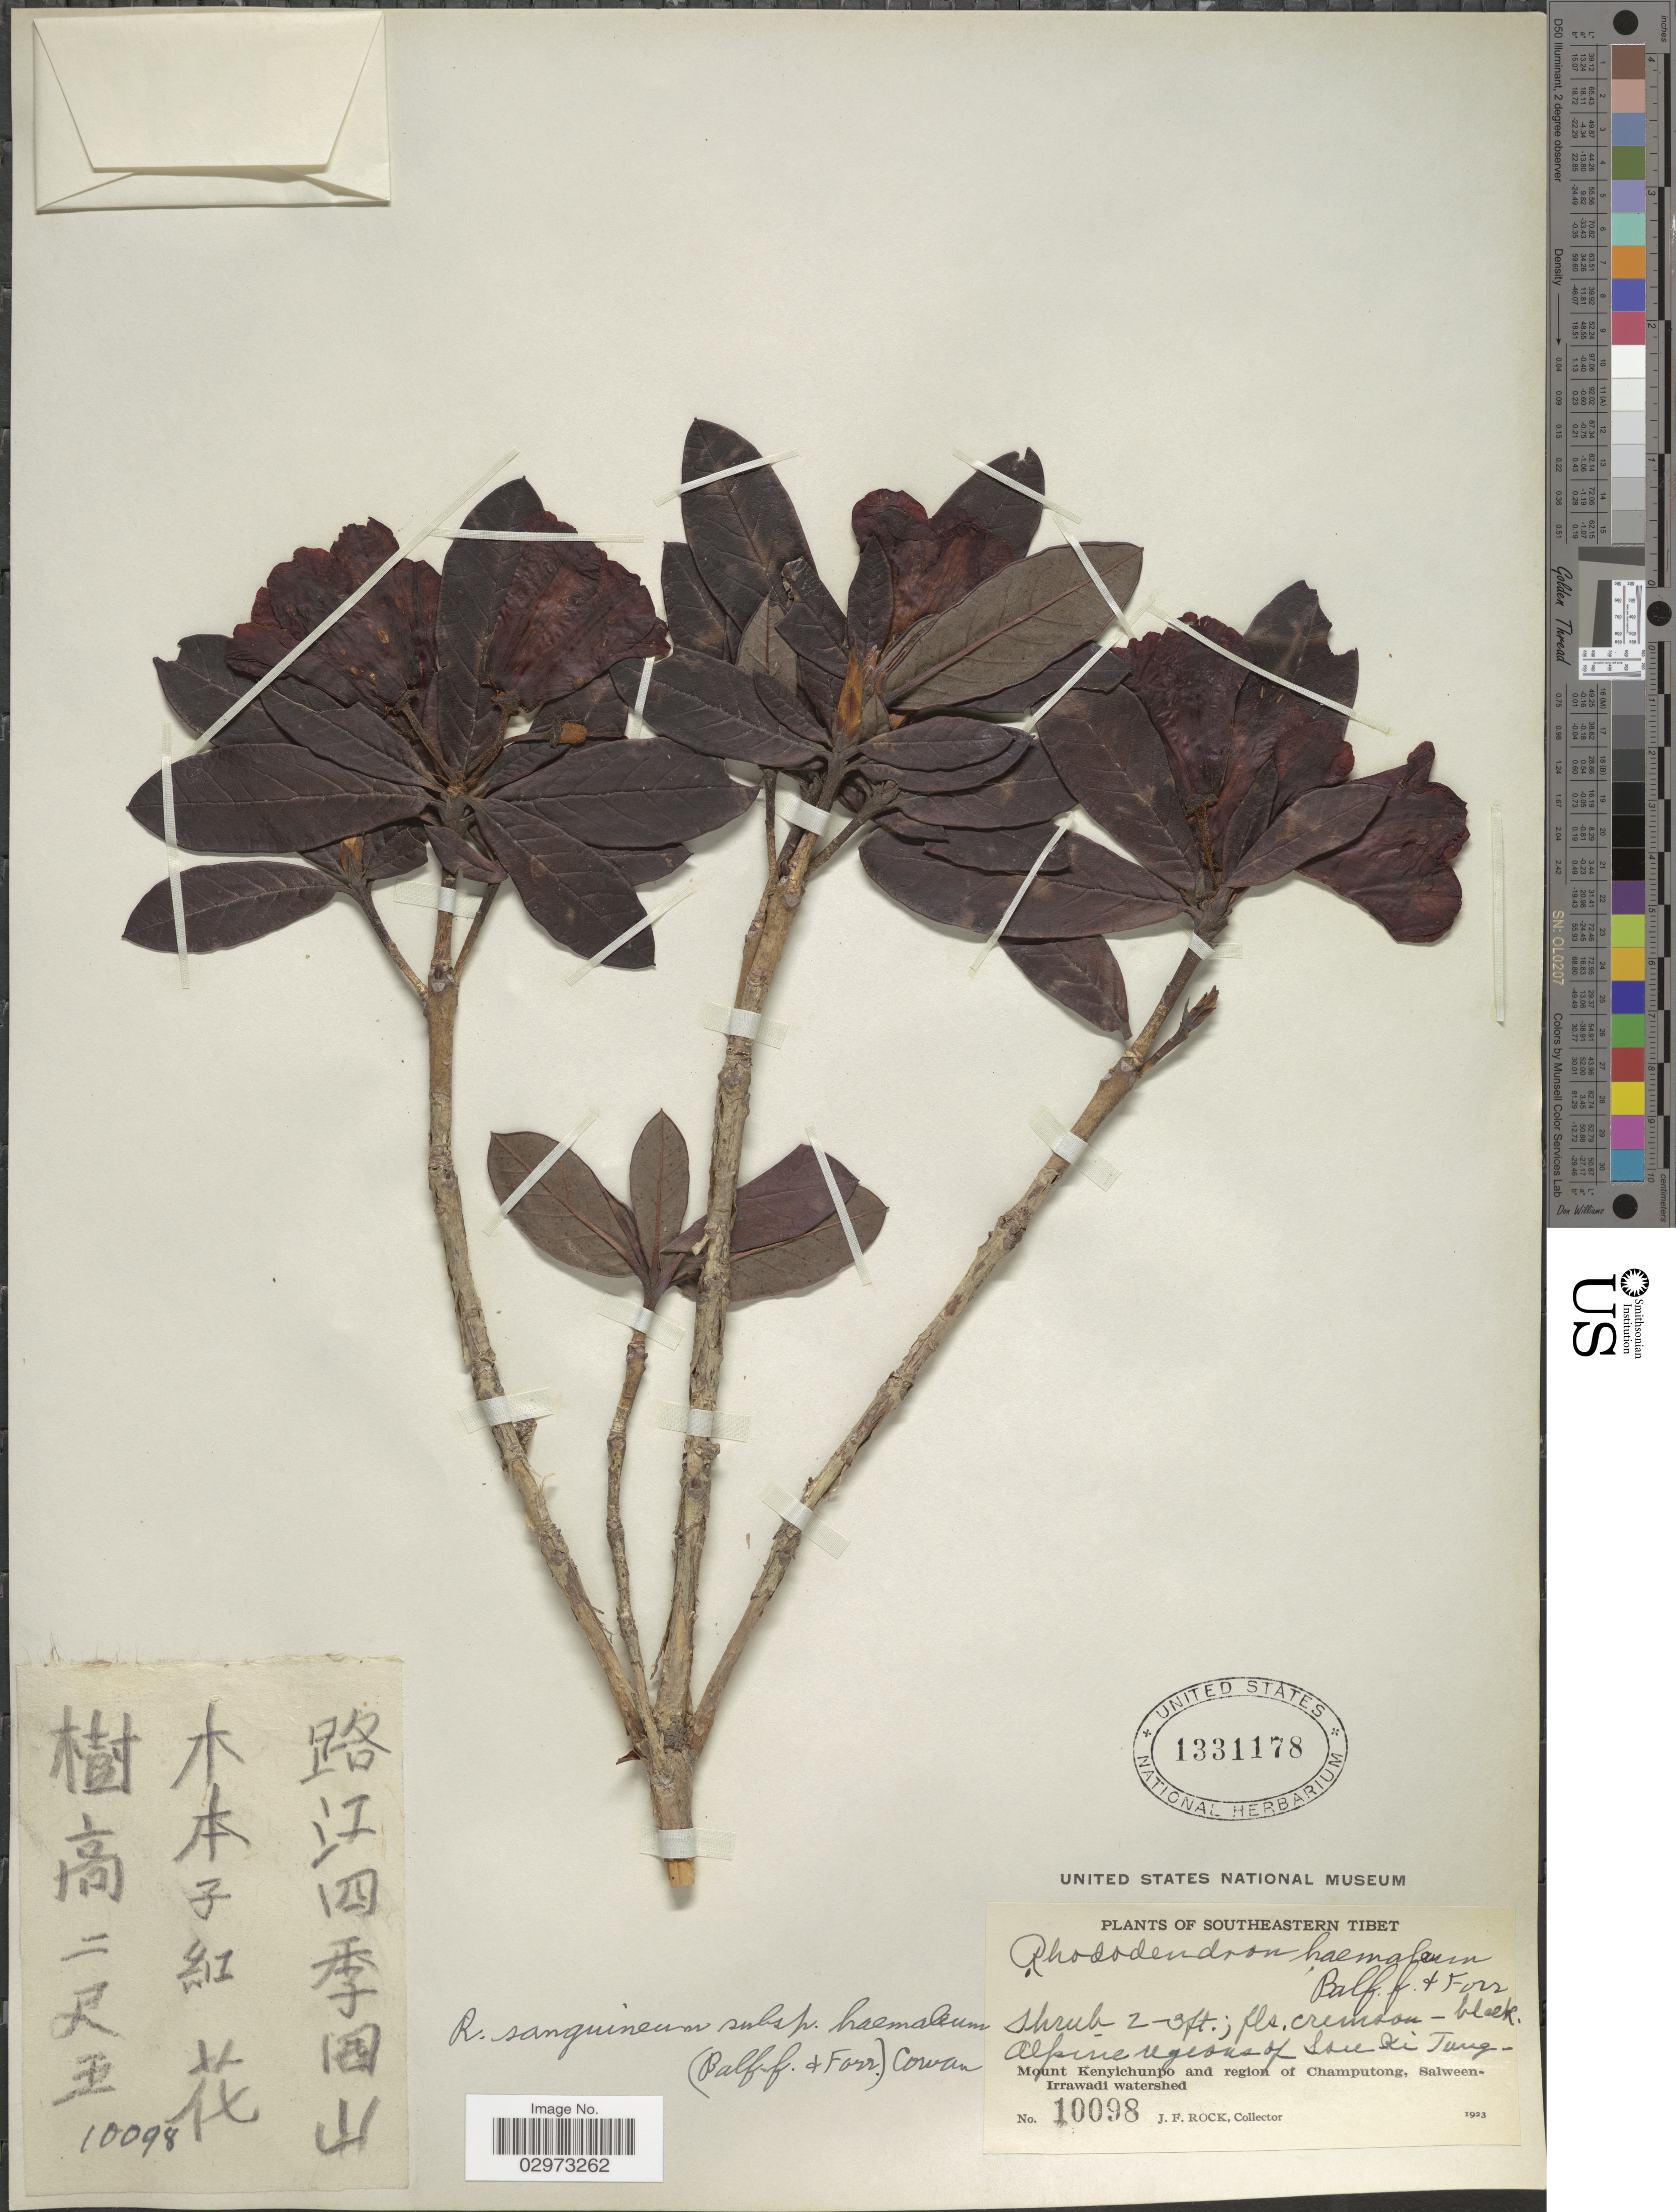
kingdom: Plantae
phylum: Tracheophyta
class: Magnoliopsida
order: Ericales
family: Ericaceae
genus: Rhododendron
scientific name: Rhododendron sanguineum subsp. haemaleum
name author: (Balf. f. & Forrest) Cowan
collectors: J. Rock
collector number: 10098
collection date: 1923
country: China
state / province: Xizang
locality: Southeastern Tibet. Alpine regions of Sou Xi Tung. Mount Kenyichunpo and region of Champutong, Salween-Irrawadi watershed.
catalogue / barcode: US 1331178